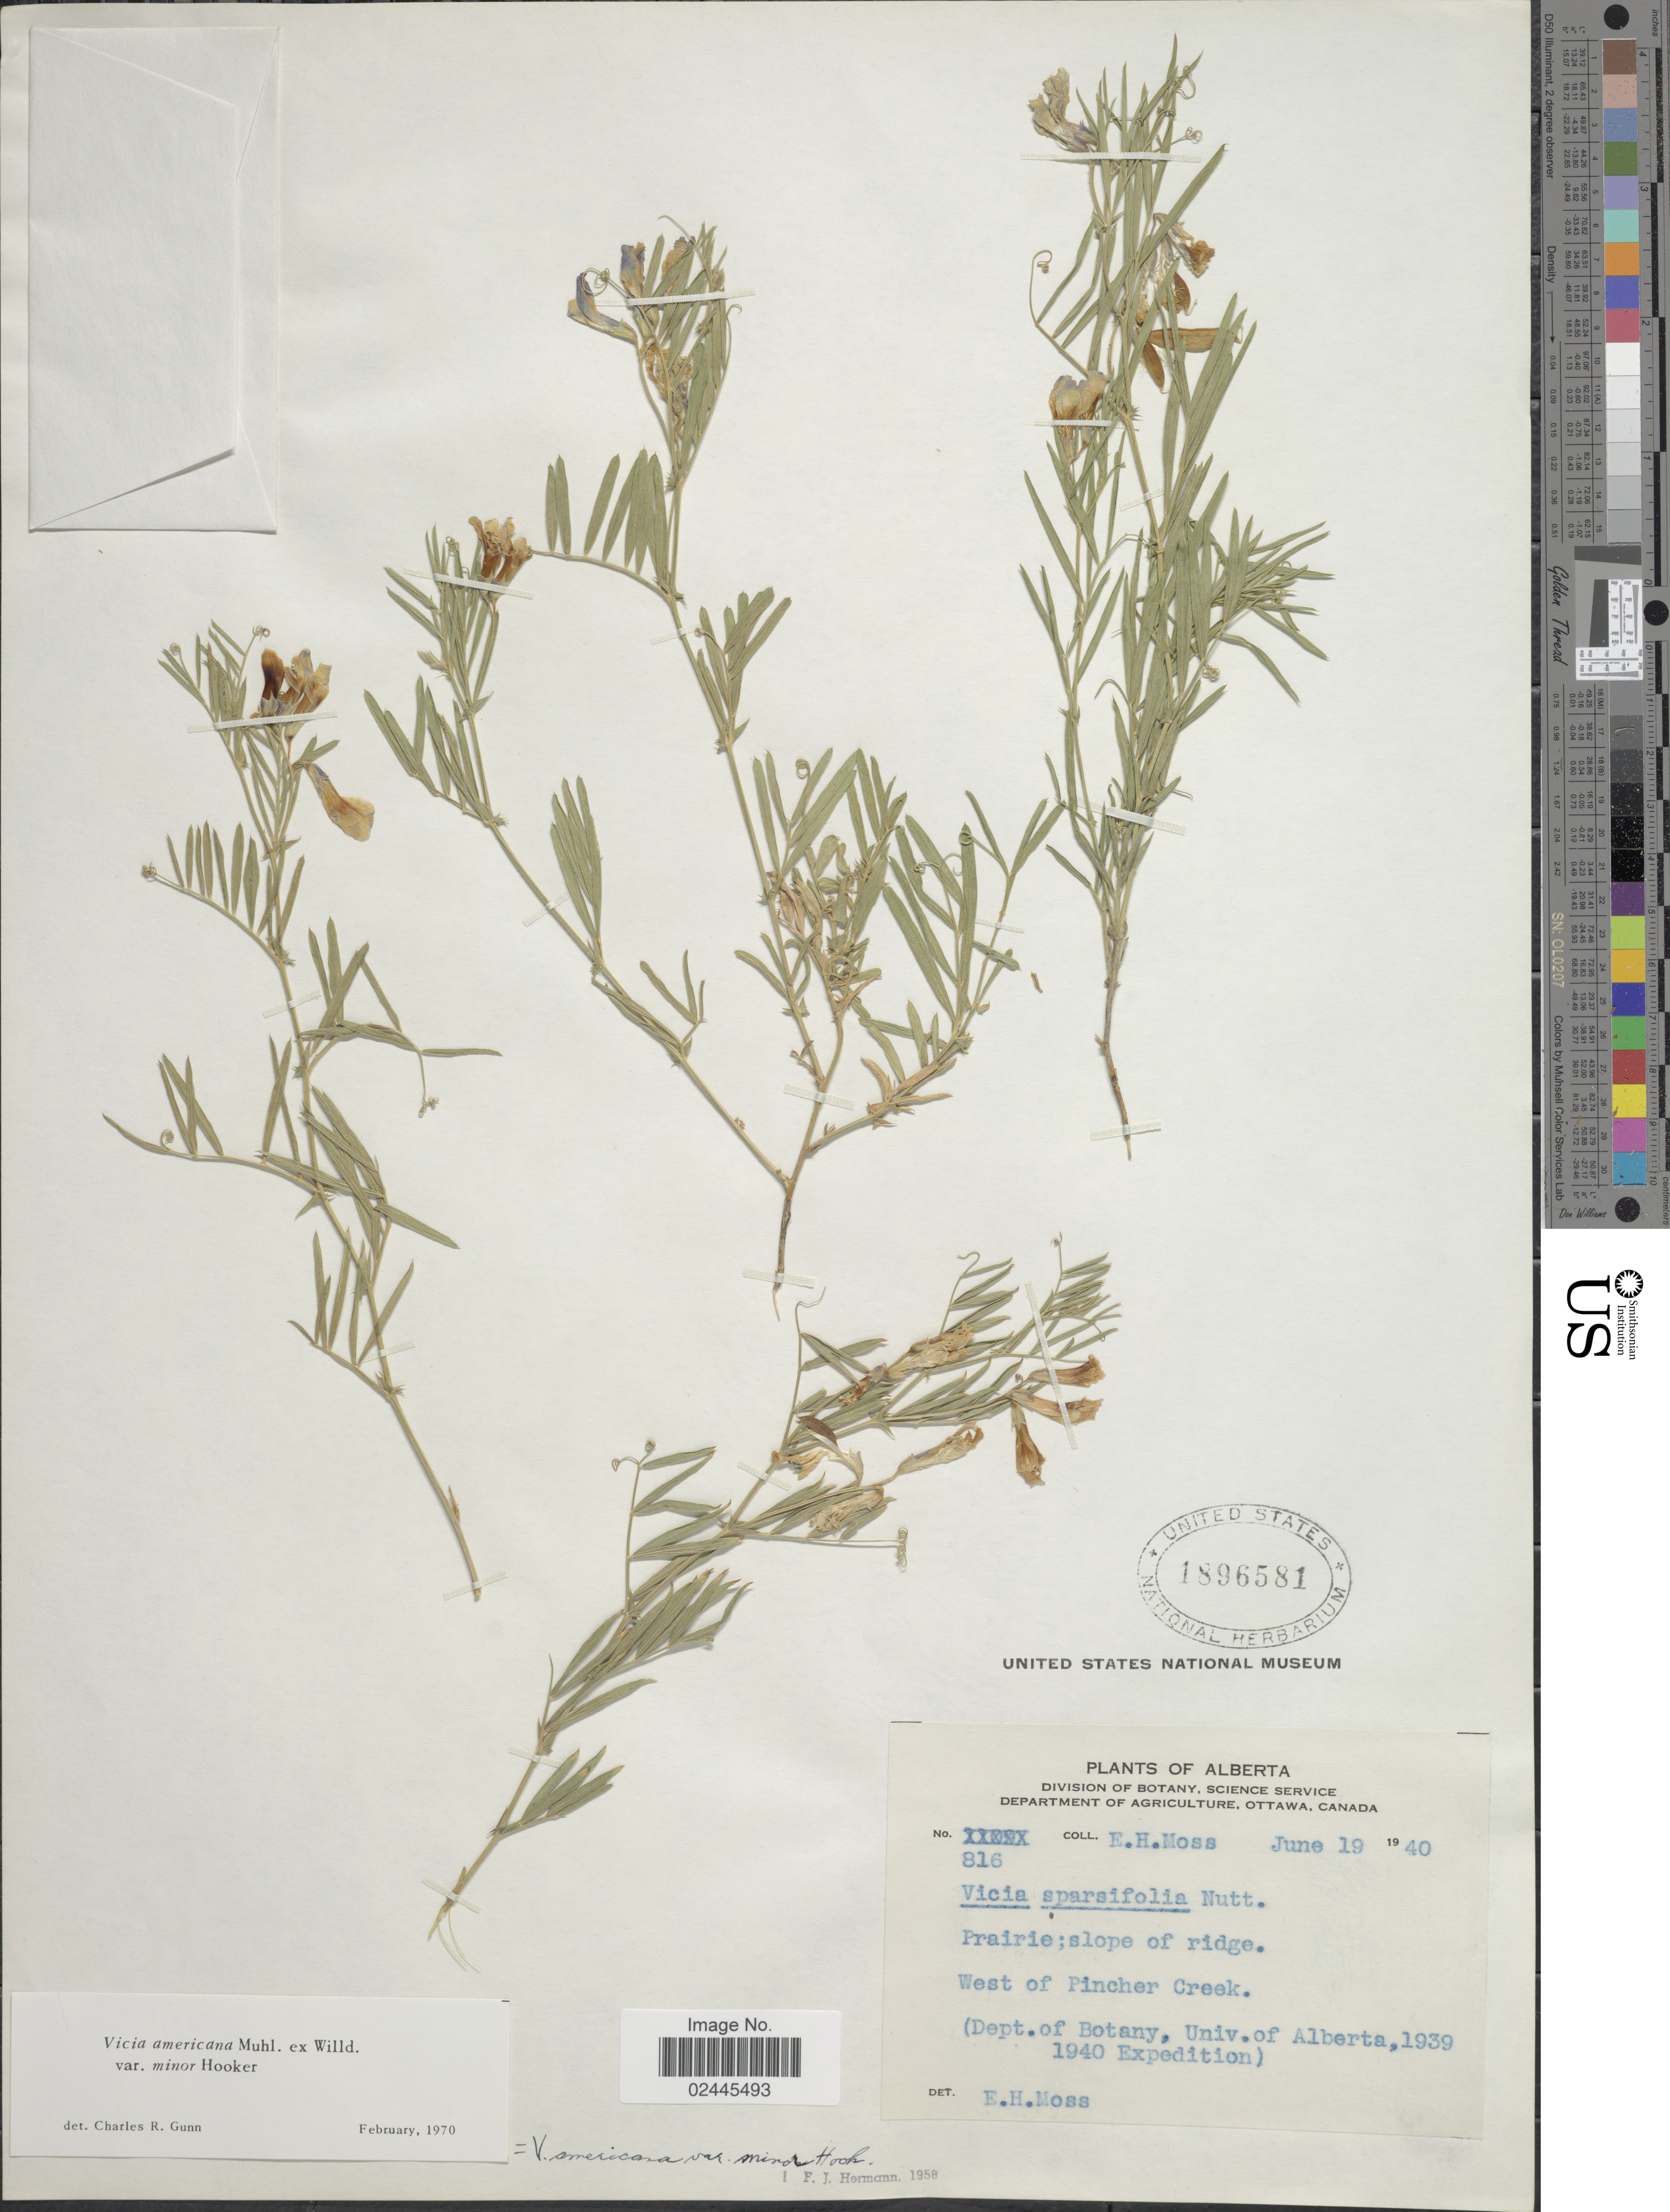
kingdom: Plantae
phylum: Tracheophyta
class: Magnoliopsida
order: Fabales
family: Fabaceae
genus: Vicia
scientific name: Vicia americana var. minor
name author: Hook.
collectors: E. Moss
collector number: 816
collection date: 1940-06-19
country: Canada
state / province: Alberta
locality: Slope of ridge, West of Pincher Creek.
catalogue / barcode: US 1896581